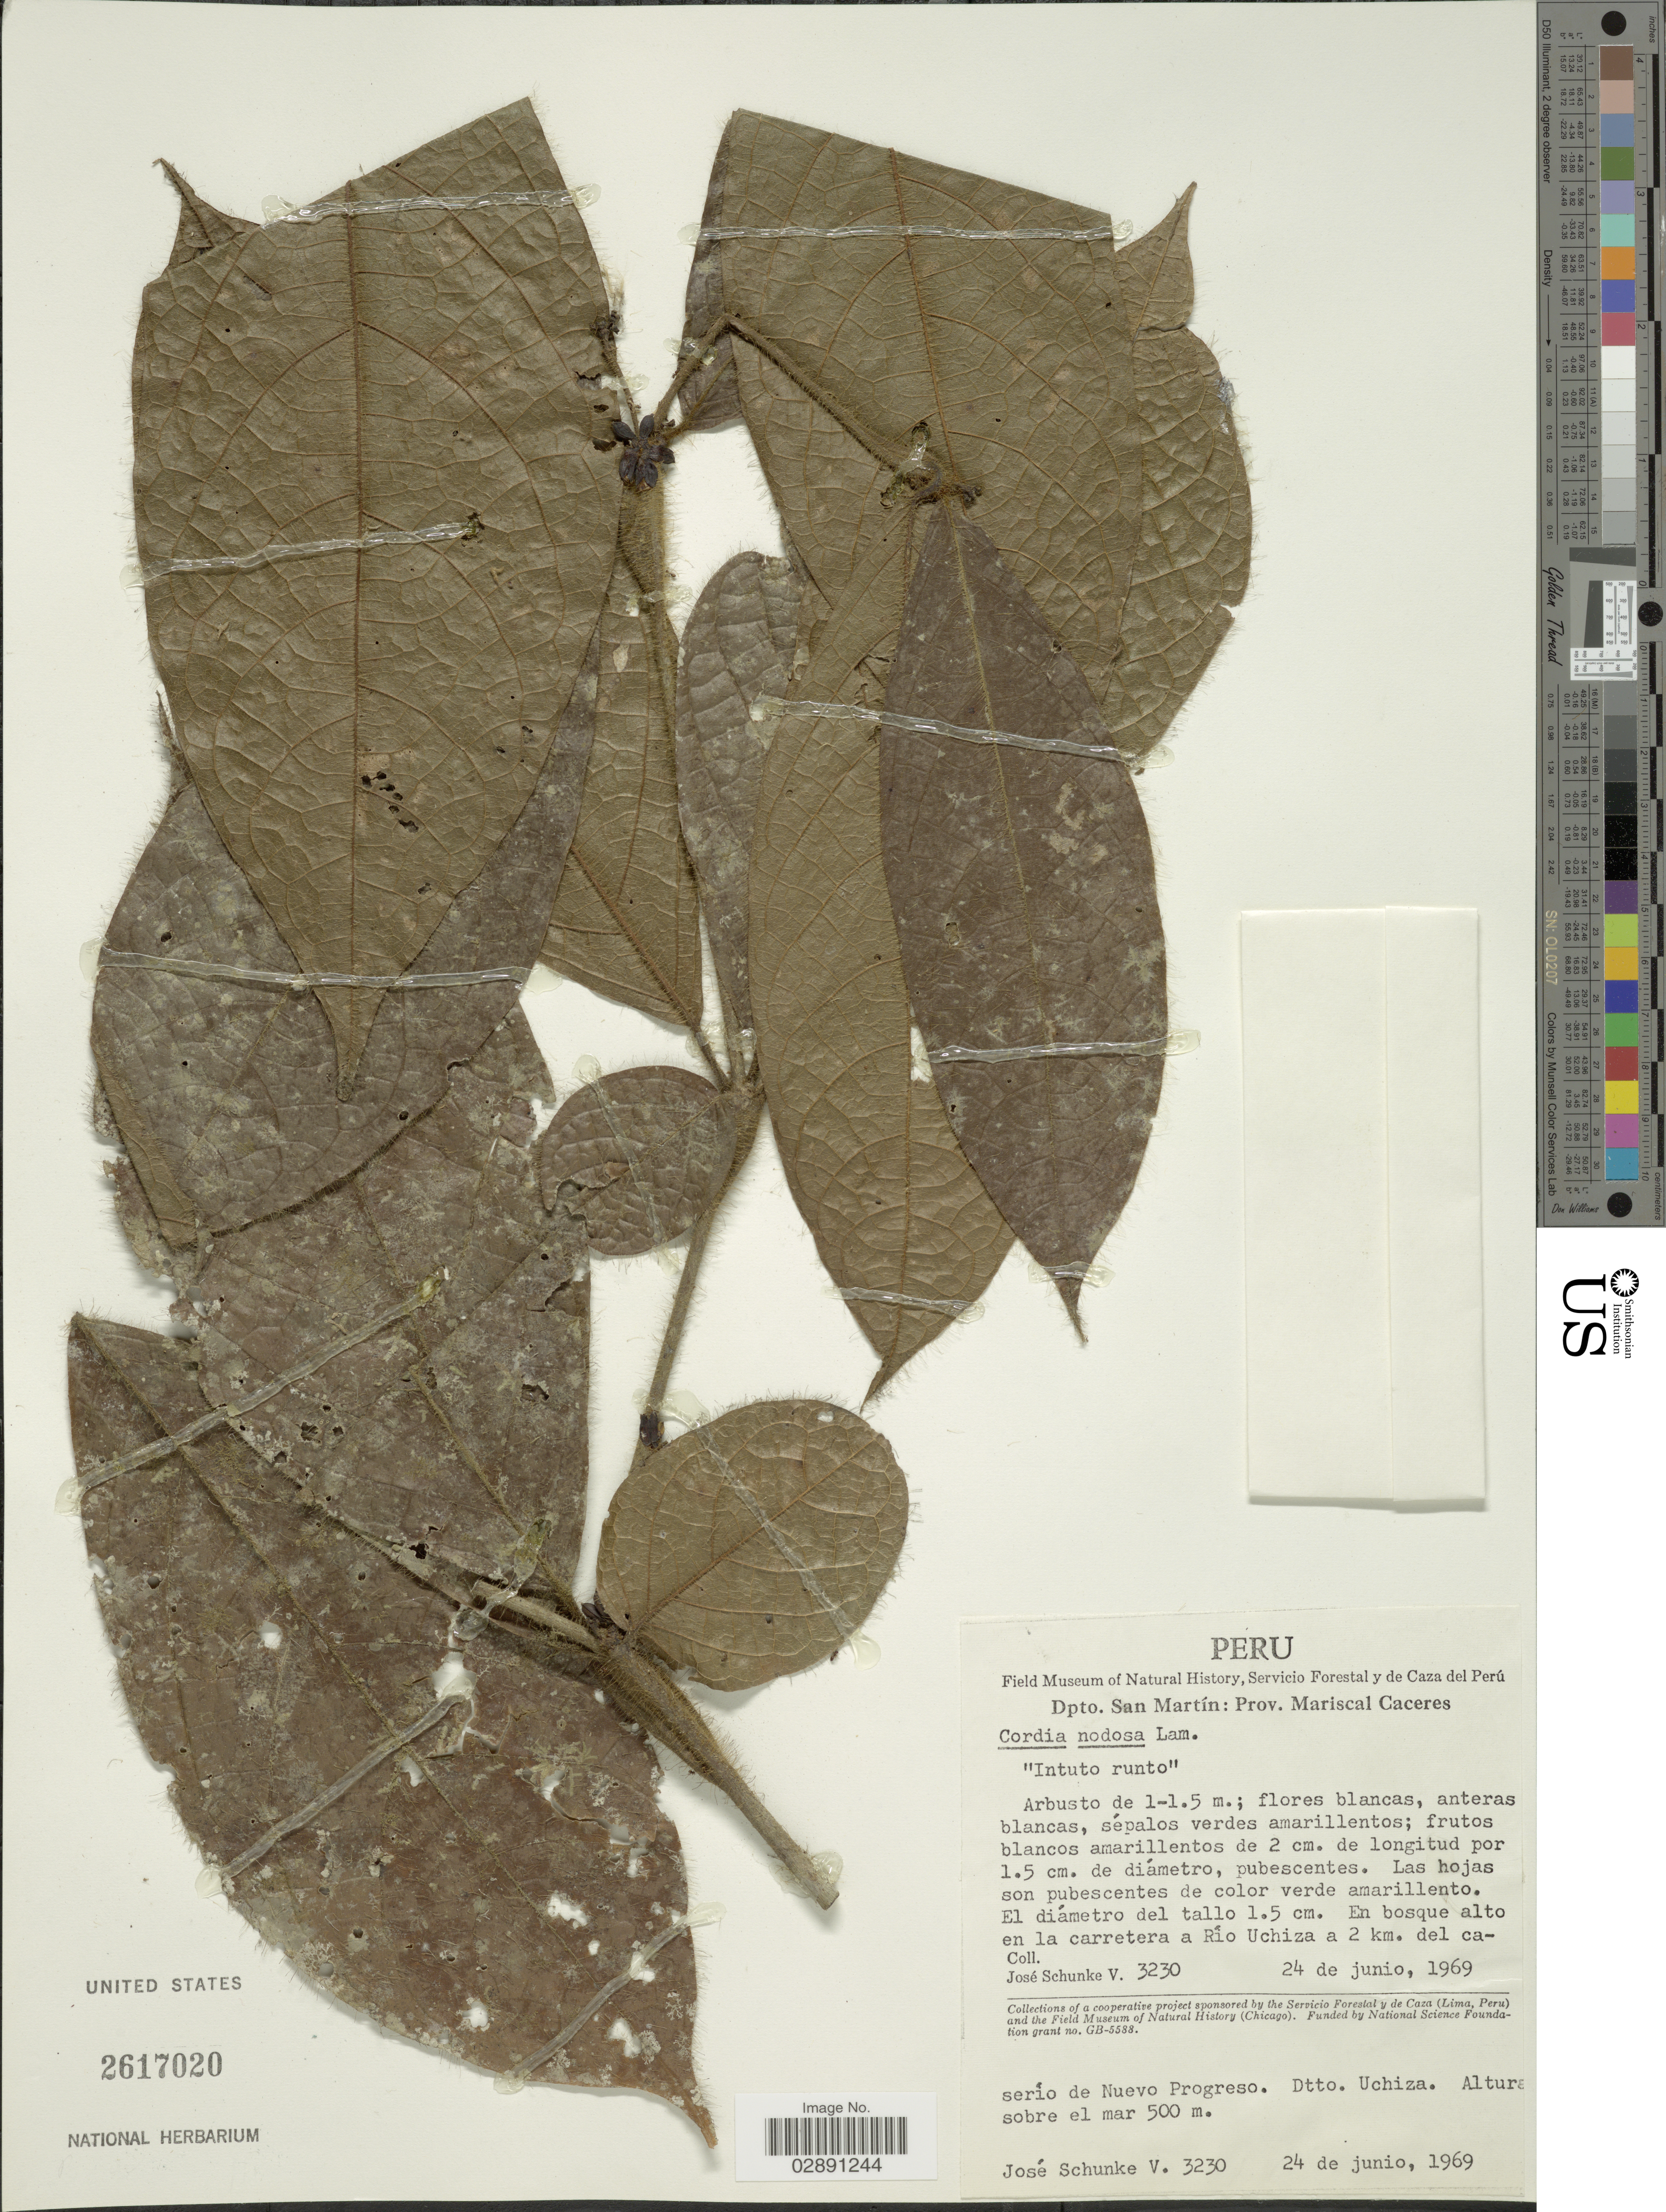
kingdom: Plantae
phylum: Tracheophyta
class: Magnoliopsida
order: Boraginales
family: Cordiaceae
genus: Cordia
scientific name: Cordia nodosa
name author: Lam.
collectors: J. Schunke Vigo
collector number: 3230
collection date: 1969-06-24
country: Peru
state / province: San Martín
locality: Dpto. San Martín: Prov. Mariscal Caceres. En bosque alto en la carretera a Río Uchiza a 2 km. del caserío de Nuevo Progreso. Dtto. Uchiza.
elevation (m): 500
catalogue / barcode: US 2617020